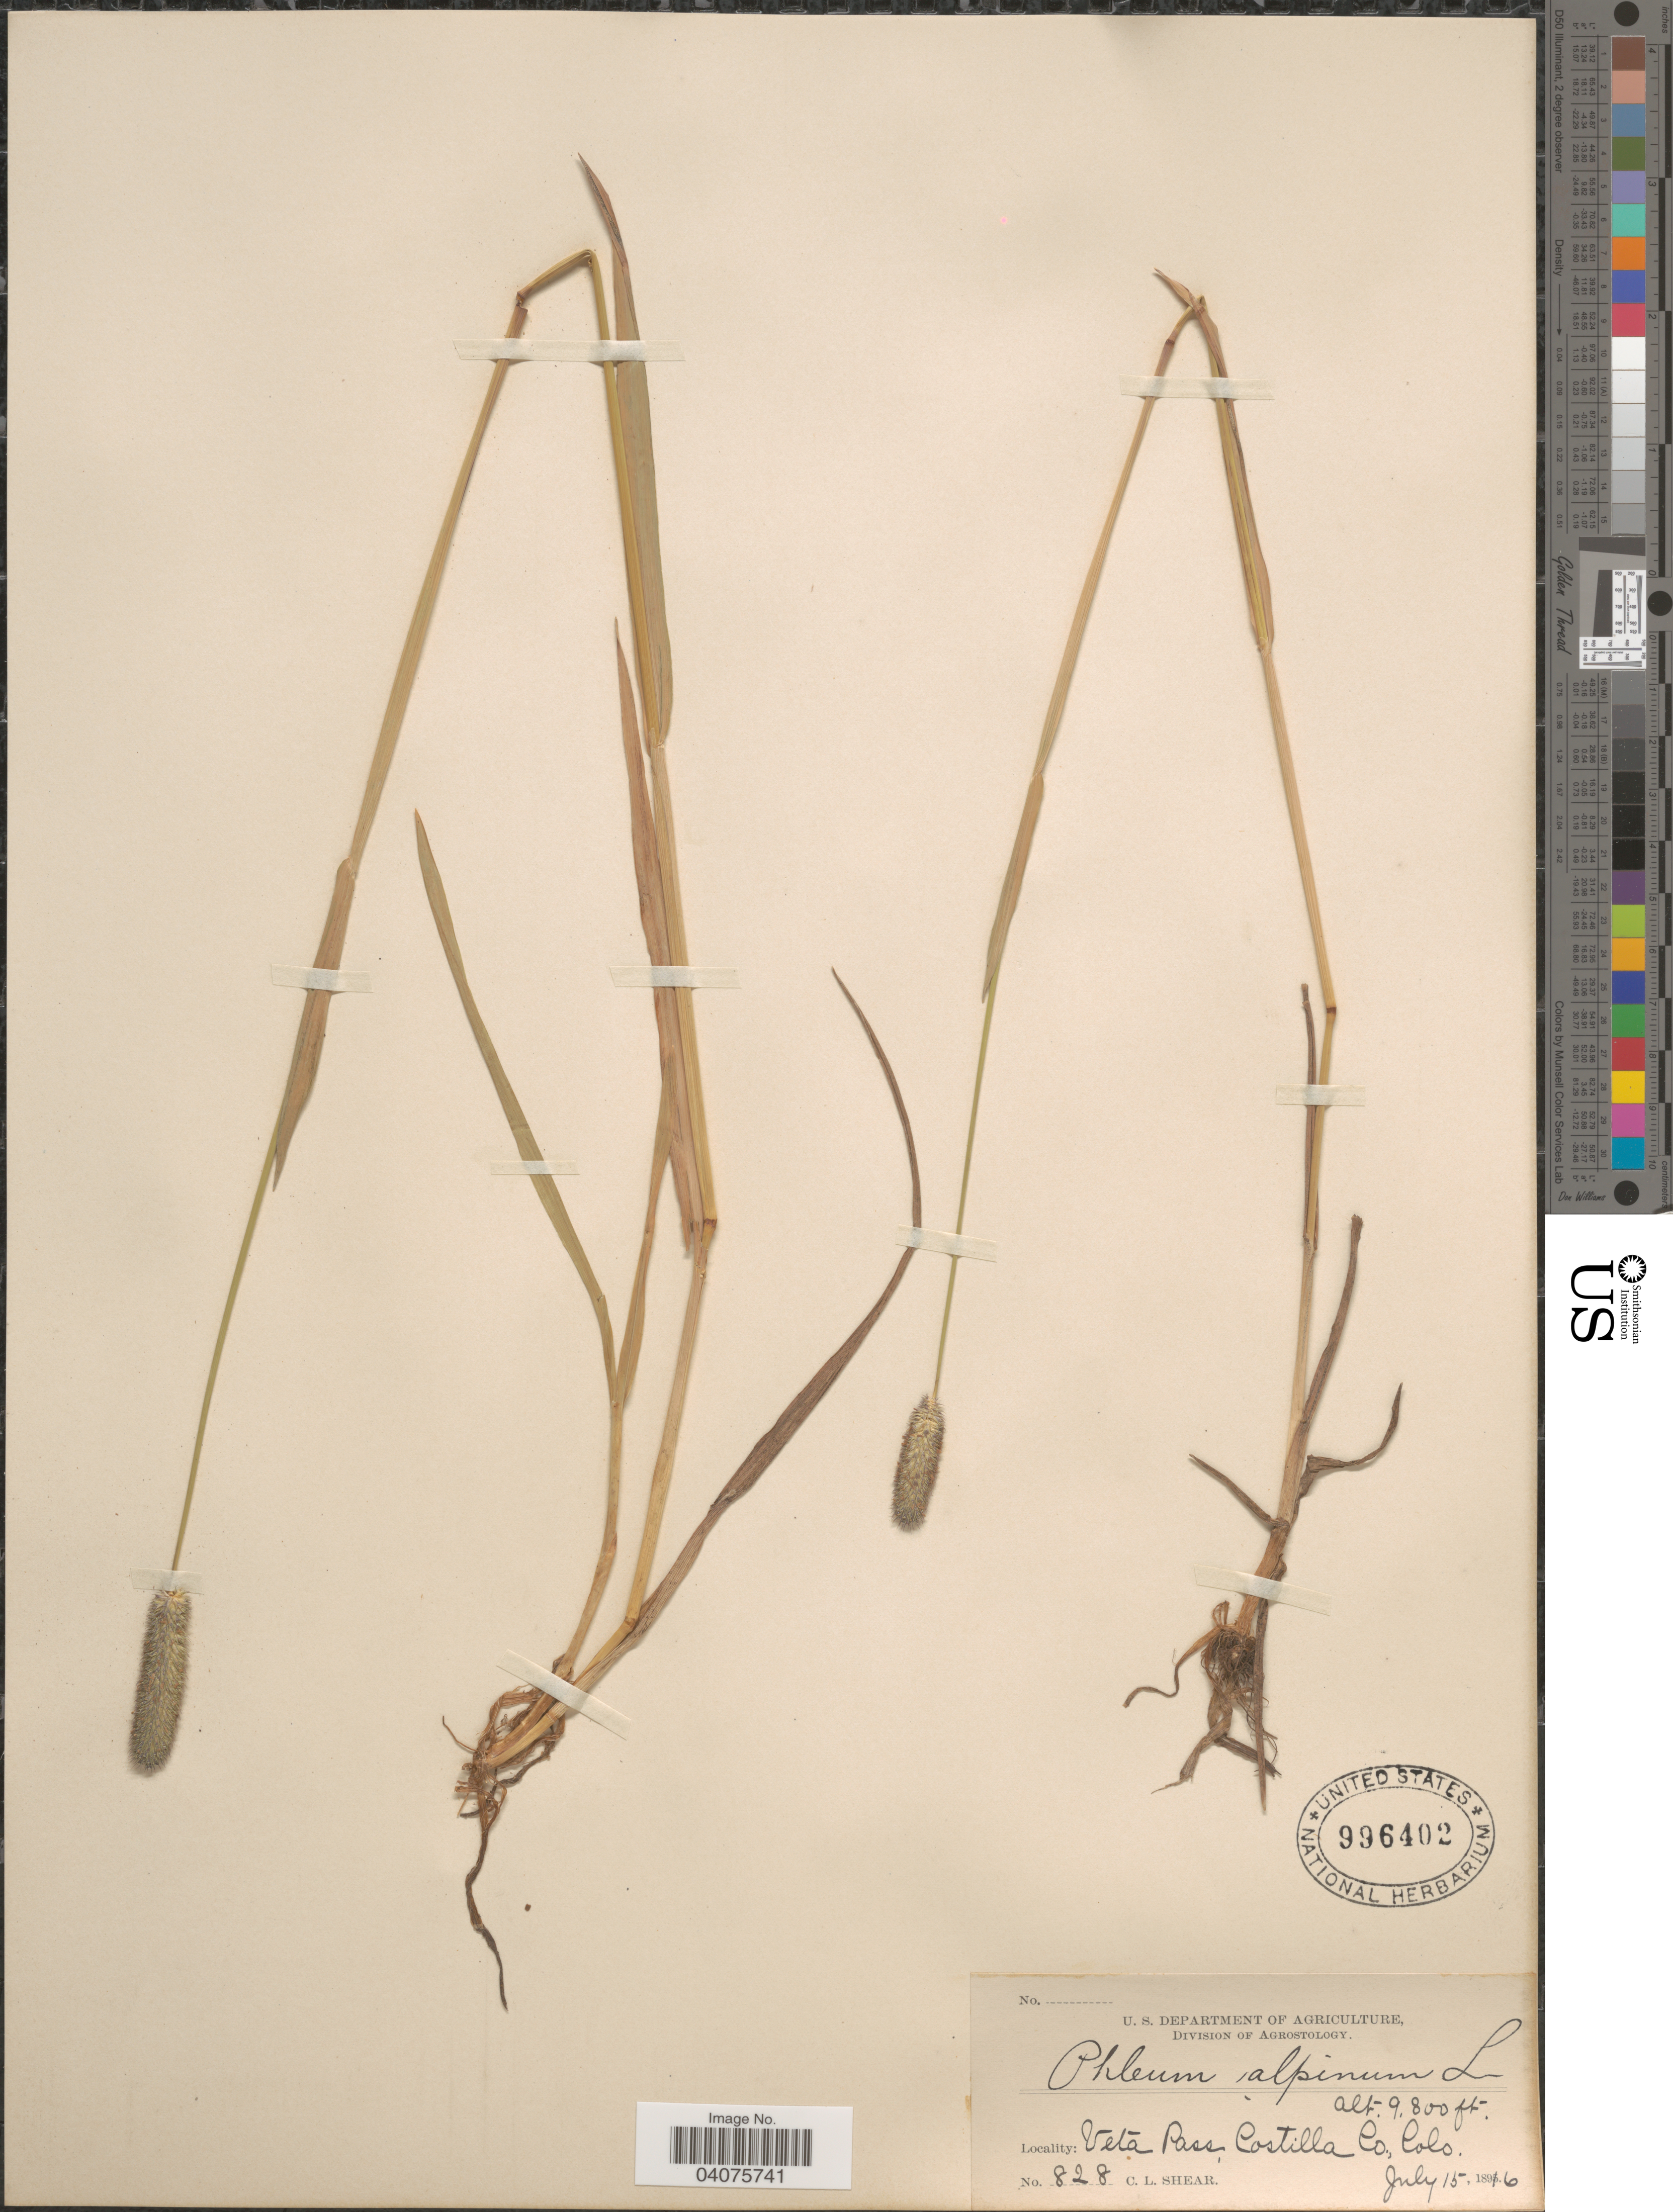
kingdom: Plantae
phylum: Tracheophyta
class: Liliopsida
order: Poales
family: Poaceae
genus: Phleum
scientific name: Phleum alpinum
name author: L.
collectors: C. L. Shear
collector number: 828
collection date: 1896-07-15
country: United States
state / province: Colorado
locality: Veta Pass, Costilla Co.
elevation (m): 2987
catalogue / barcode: US 996402